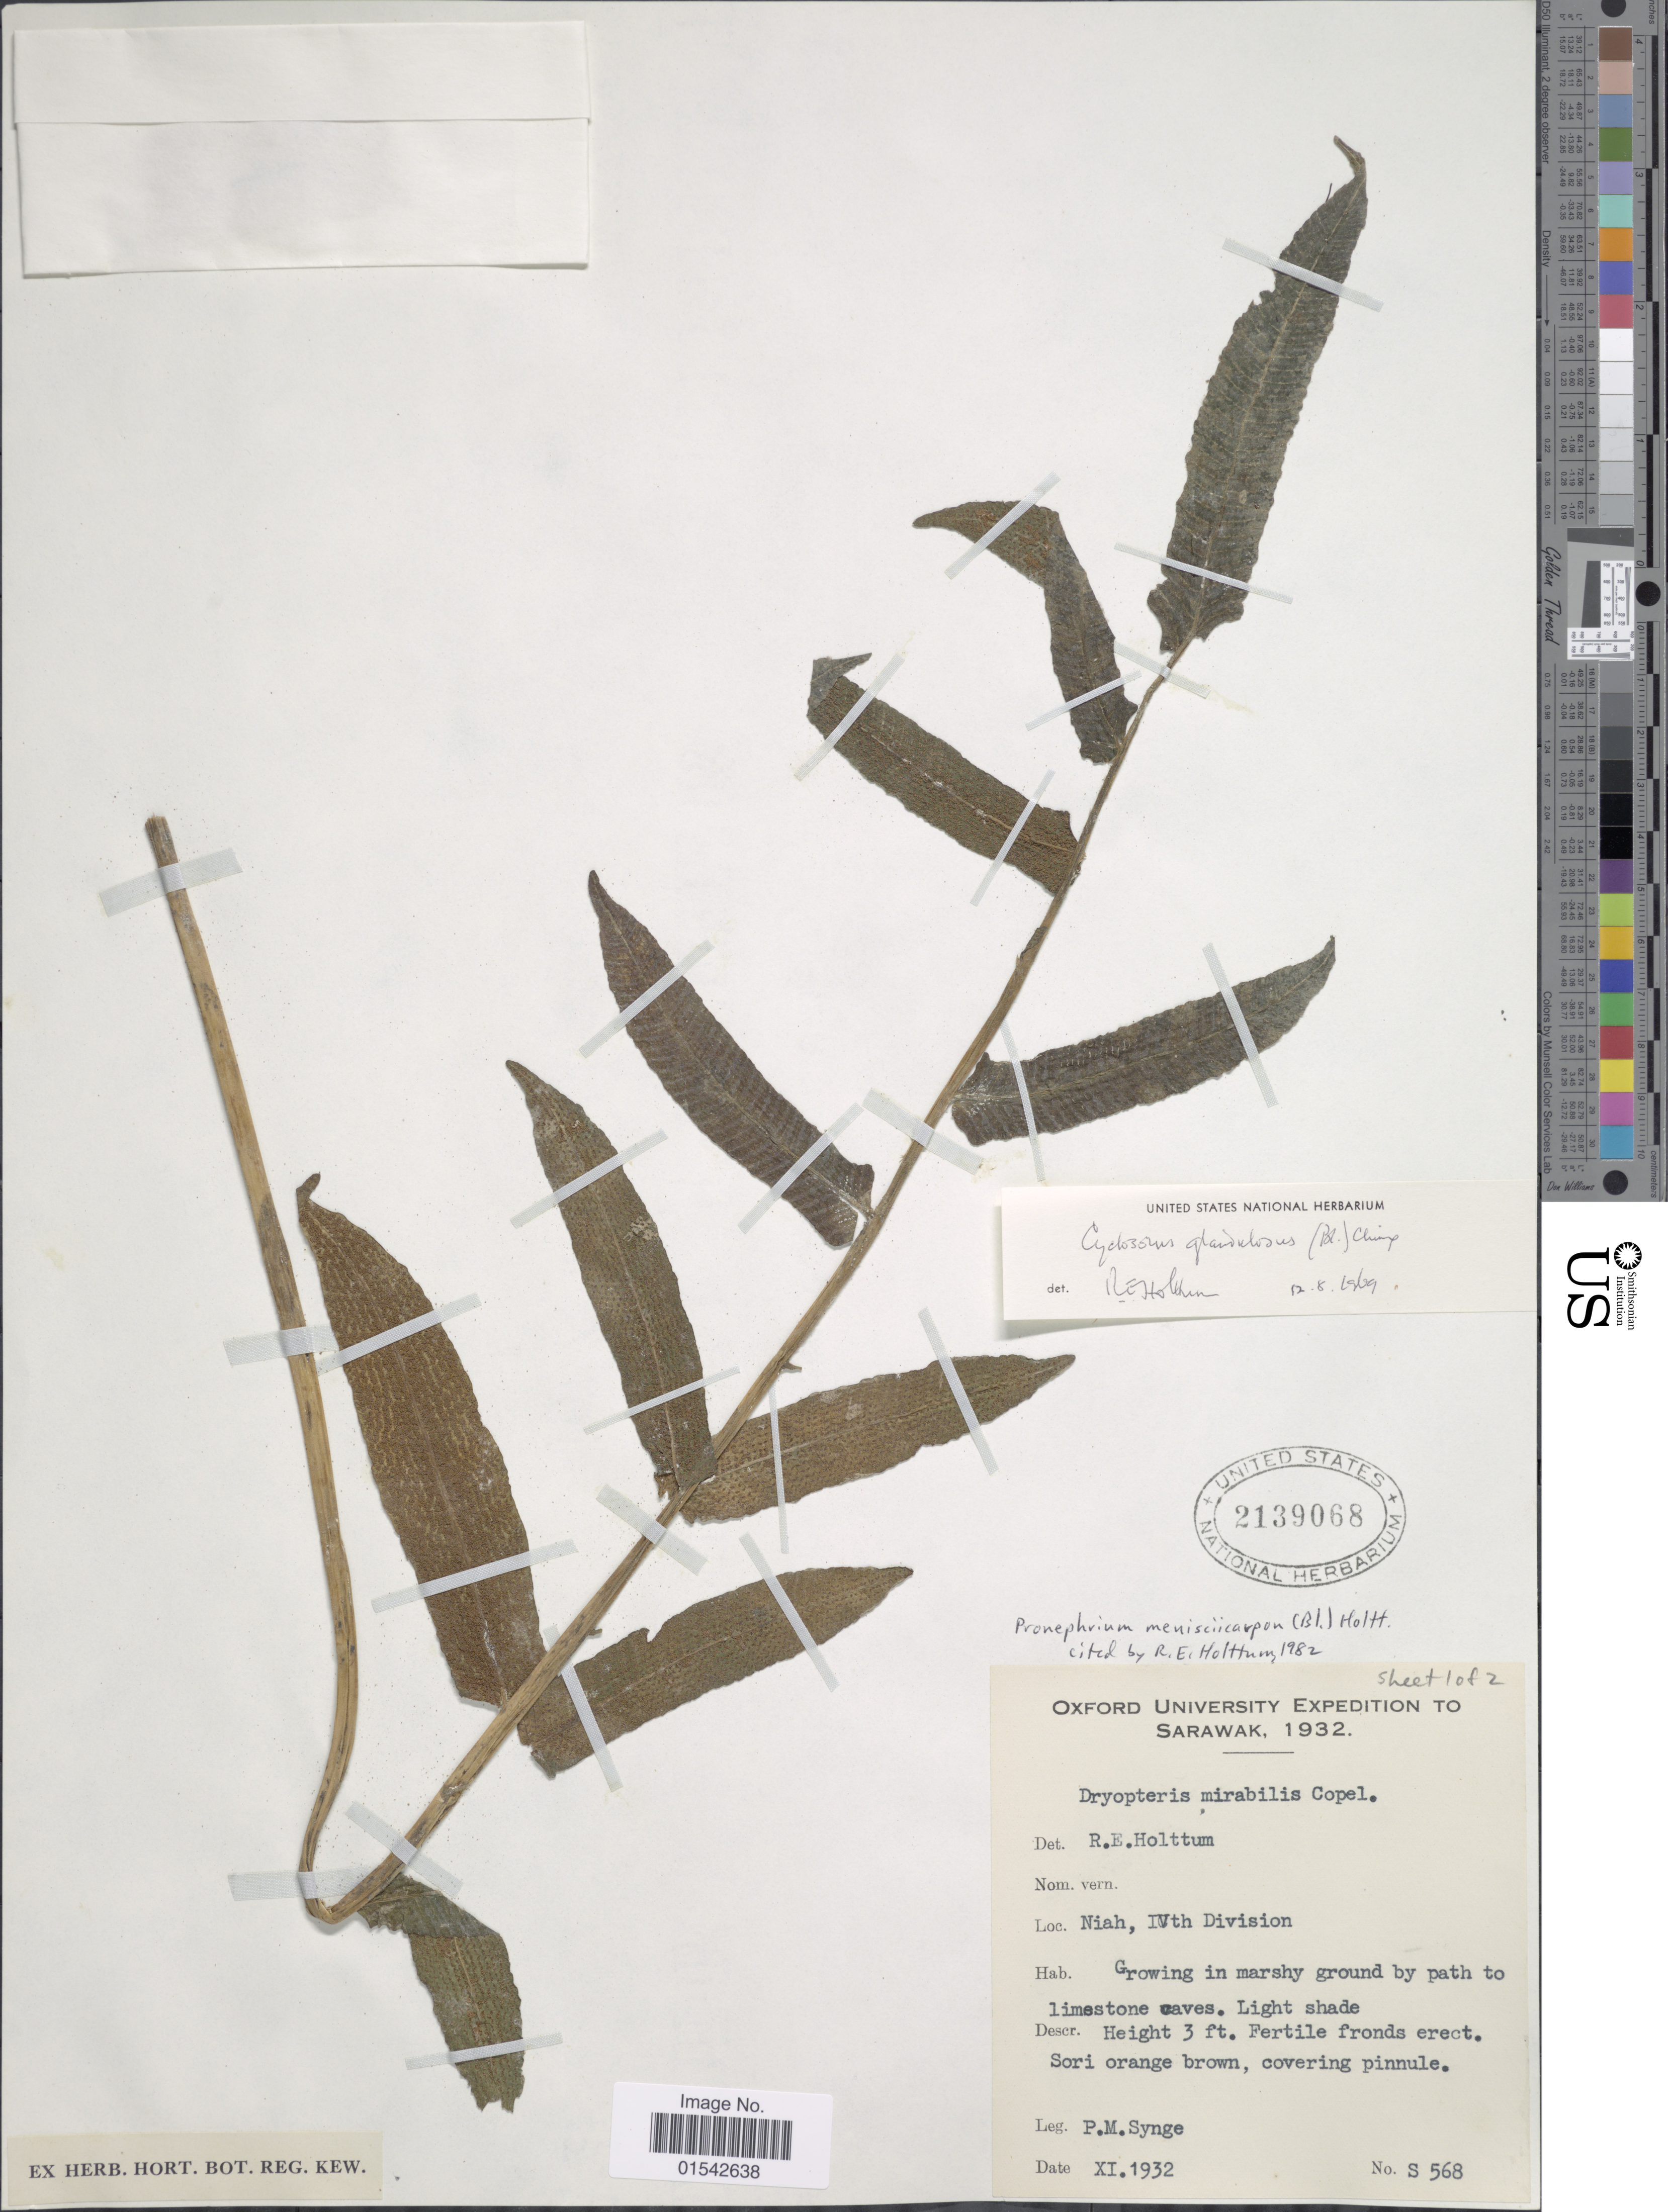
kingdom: Plantae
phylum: Tracheophyta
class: Polypodiopsida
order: Polypodiales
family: Thelypteridaceae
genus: Cyclosorus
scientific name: Cyclosorus menisciicarpus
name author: (Blume) Holttum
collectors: P. Synge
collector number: S568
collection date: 1932-11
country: Malaysia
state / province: Sarawak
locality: Niah, IVth Division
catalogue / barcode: US 2139068